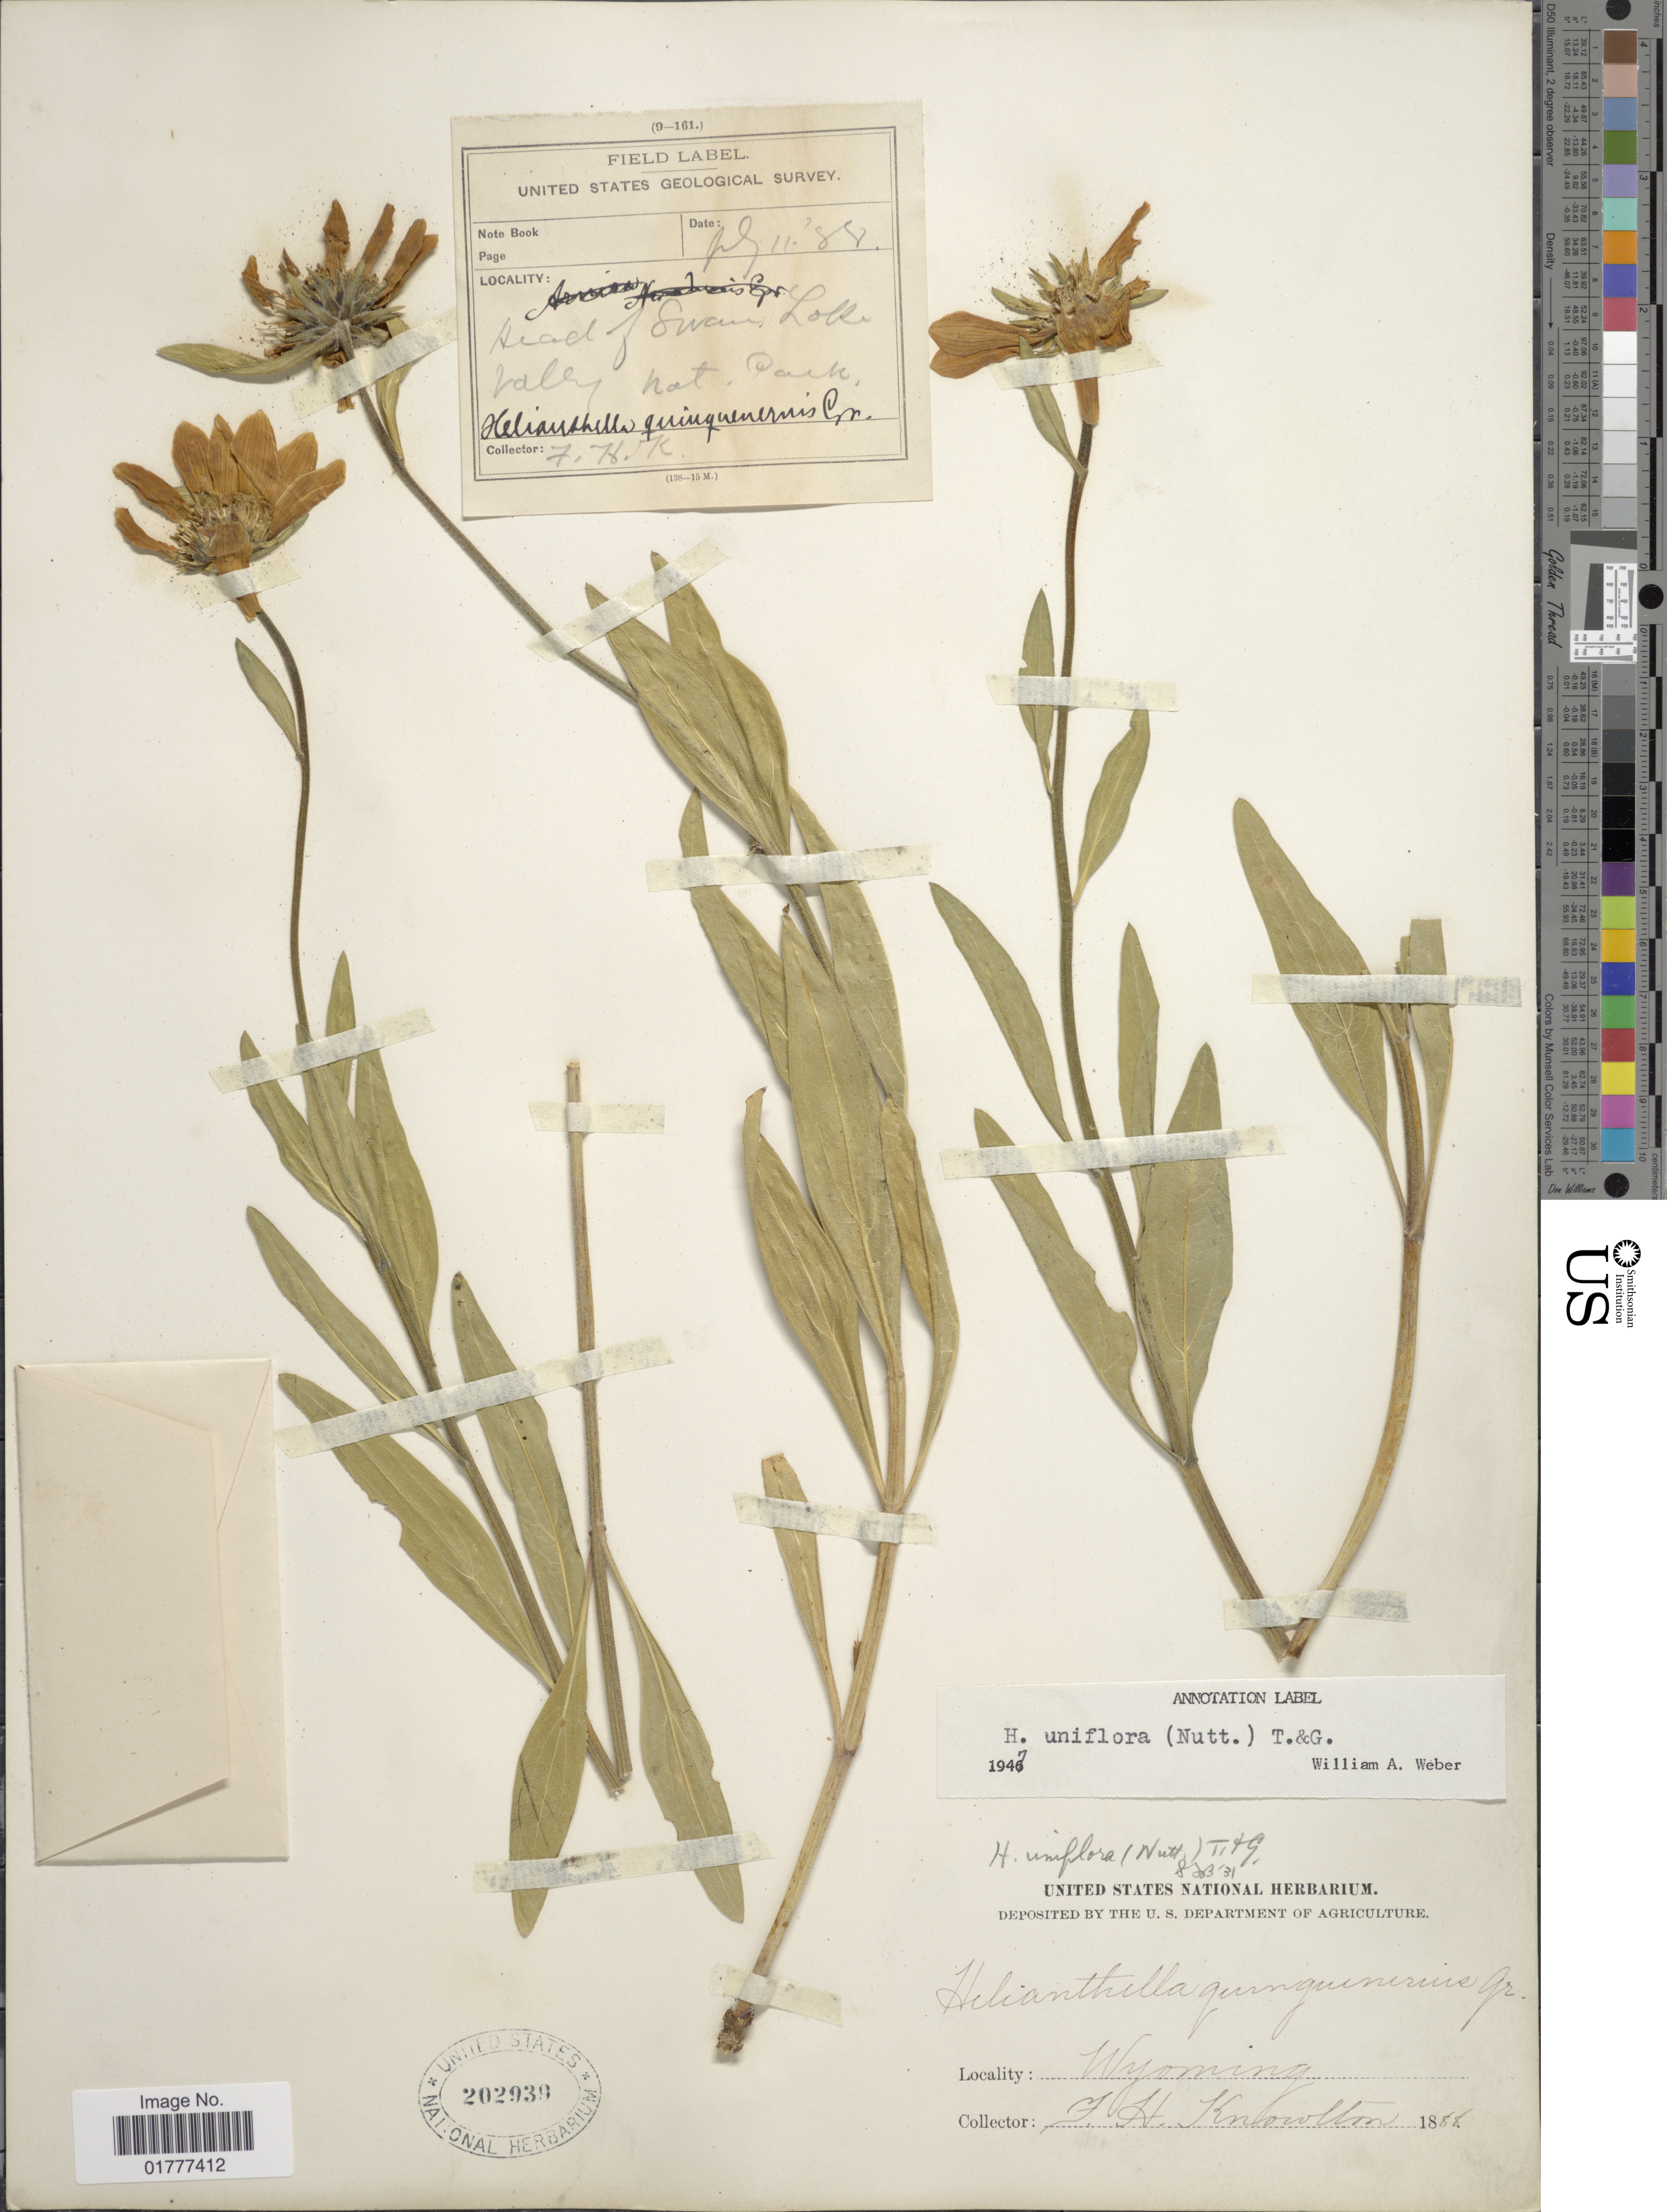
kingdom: Plantae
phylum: Tracheophyta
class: Magnoliopsida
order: Asterales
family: Asteraceae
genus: Helianthella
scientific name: Helianthella uniflora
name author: Torr. & A. Gray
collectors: F. H. Knowlton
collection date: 1866-07-11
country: United States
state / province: Wyoming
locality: Head of Swan Lake Valley Nat. Park.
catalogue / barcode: US 202939